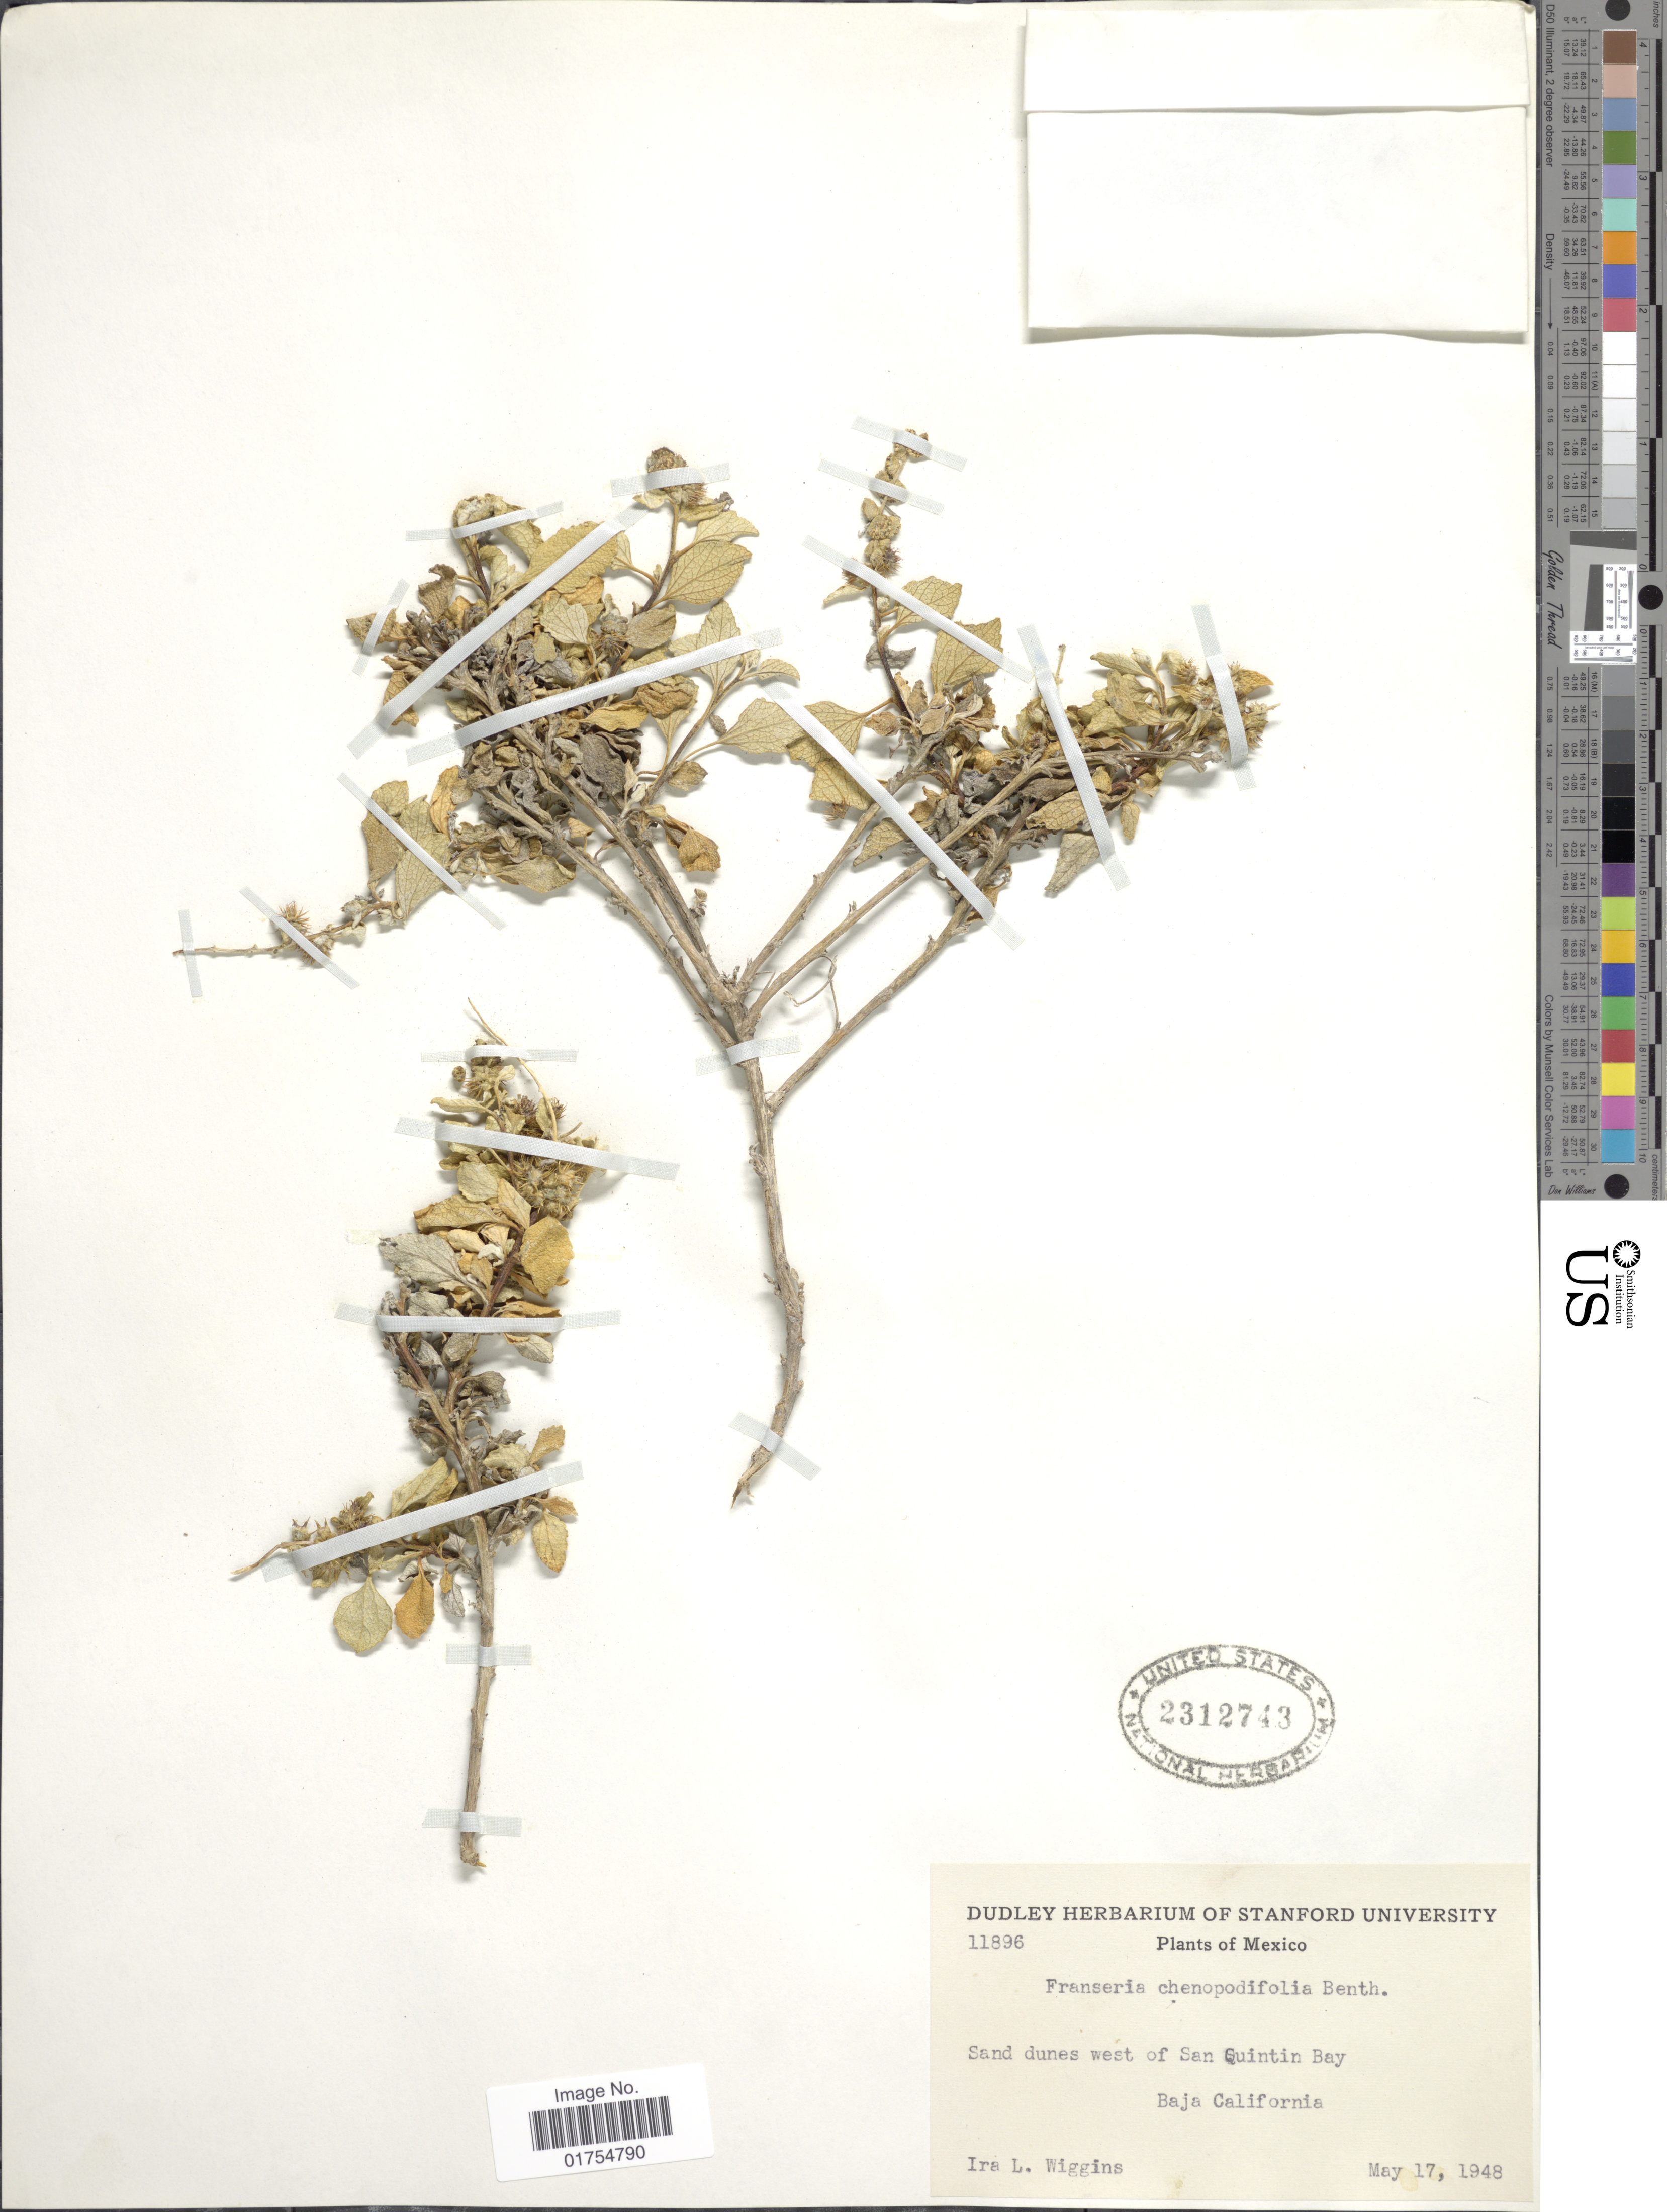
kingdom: Plantae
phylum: Tracheophyta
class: Magnoliopsida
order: Asterales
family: Asteraceae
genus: Franseria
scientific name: Franseria chenopodiifolia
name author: Benth.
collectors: I. L. Wiggins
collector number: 11896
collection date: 1948-05-17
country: Mexico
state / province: Baja California Norte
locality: West of San Quintin Bay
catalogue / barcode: US 2312743